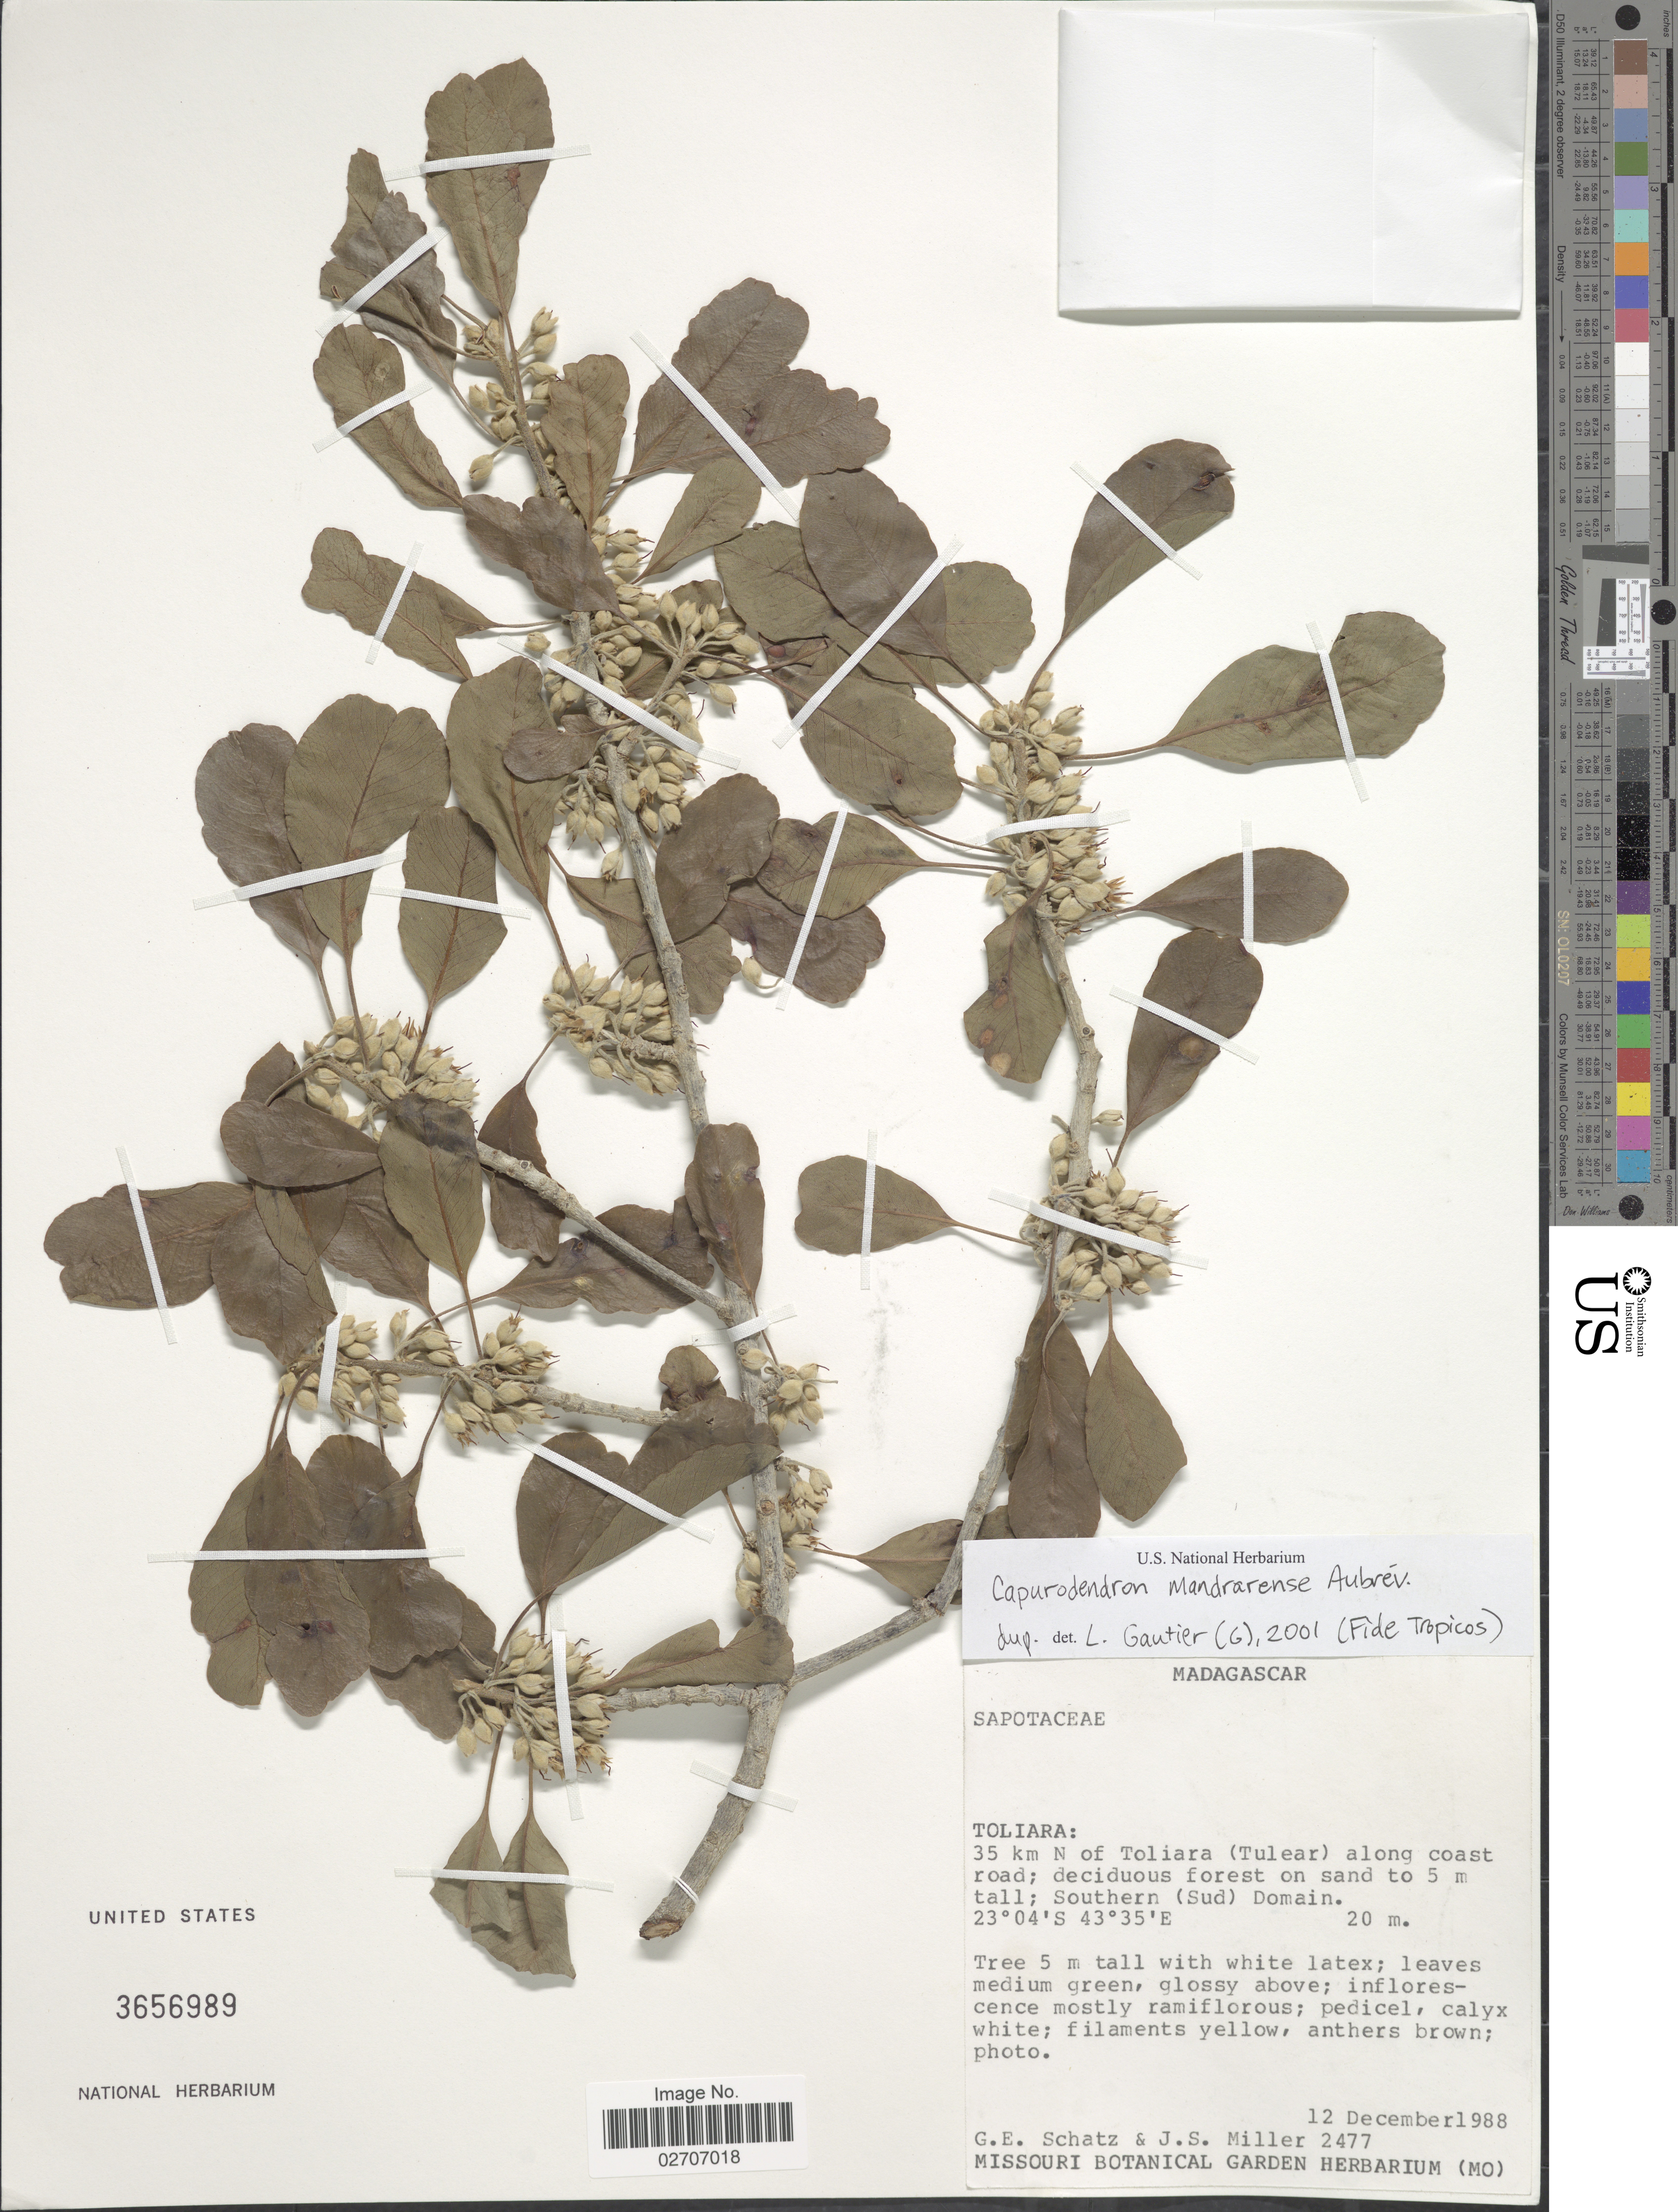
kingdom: Plantae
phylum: Tracheophyta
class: Magnoliopsida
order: Ericales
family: Sapotaceae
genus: Capurodendron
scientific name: Capurodendron mandrarense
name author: Aubrév.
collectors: G. Schatz & J. S. Miller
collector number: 2477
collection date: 1988-12-12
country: Madagascar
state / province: Atsimo-Andrefana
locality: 35 km N of Toliara (Tulear) along coast road; deciduous forest on sand to 5 m tall; Southern (Sud) Domain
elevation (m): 20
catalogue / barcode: US 3656989